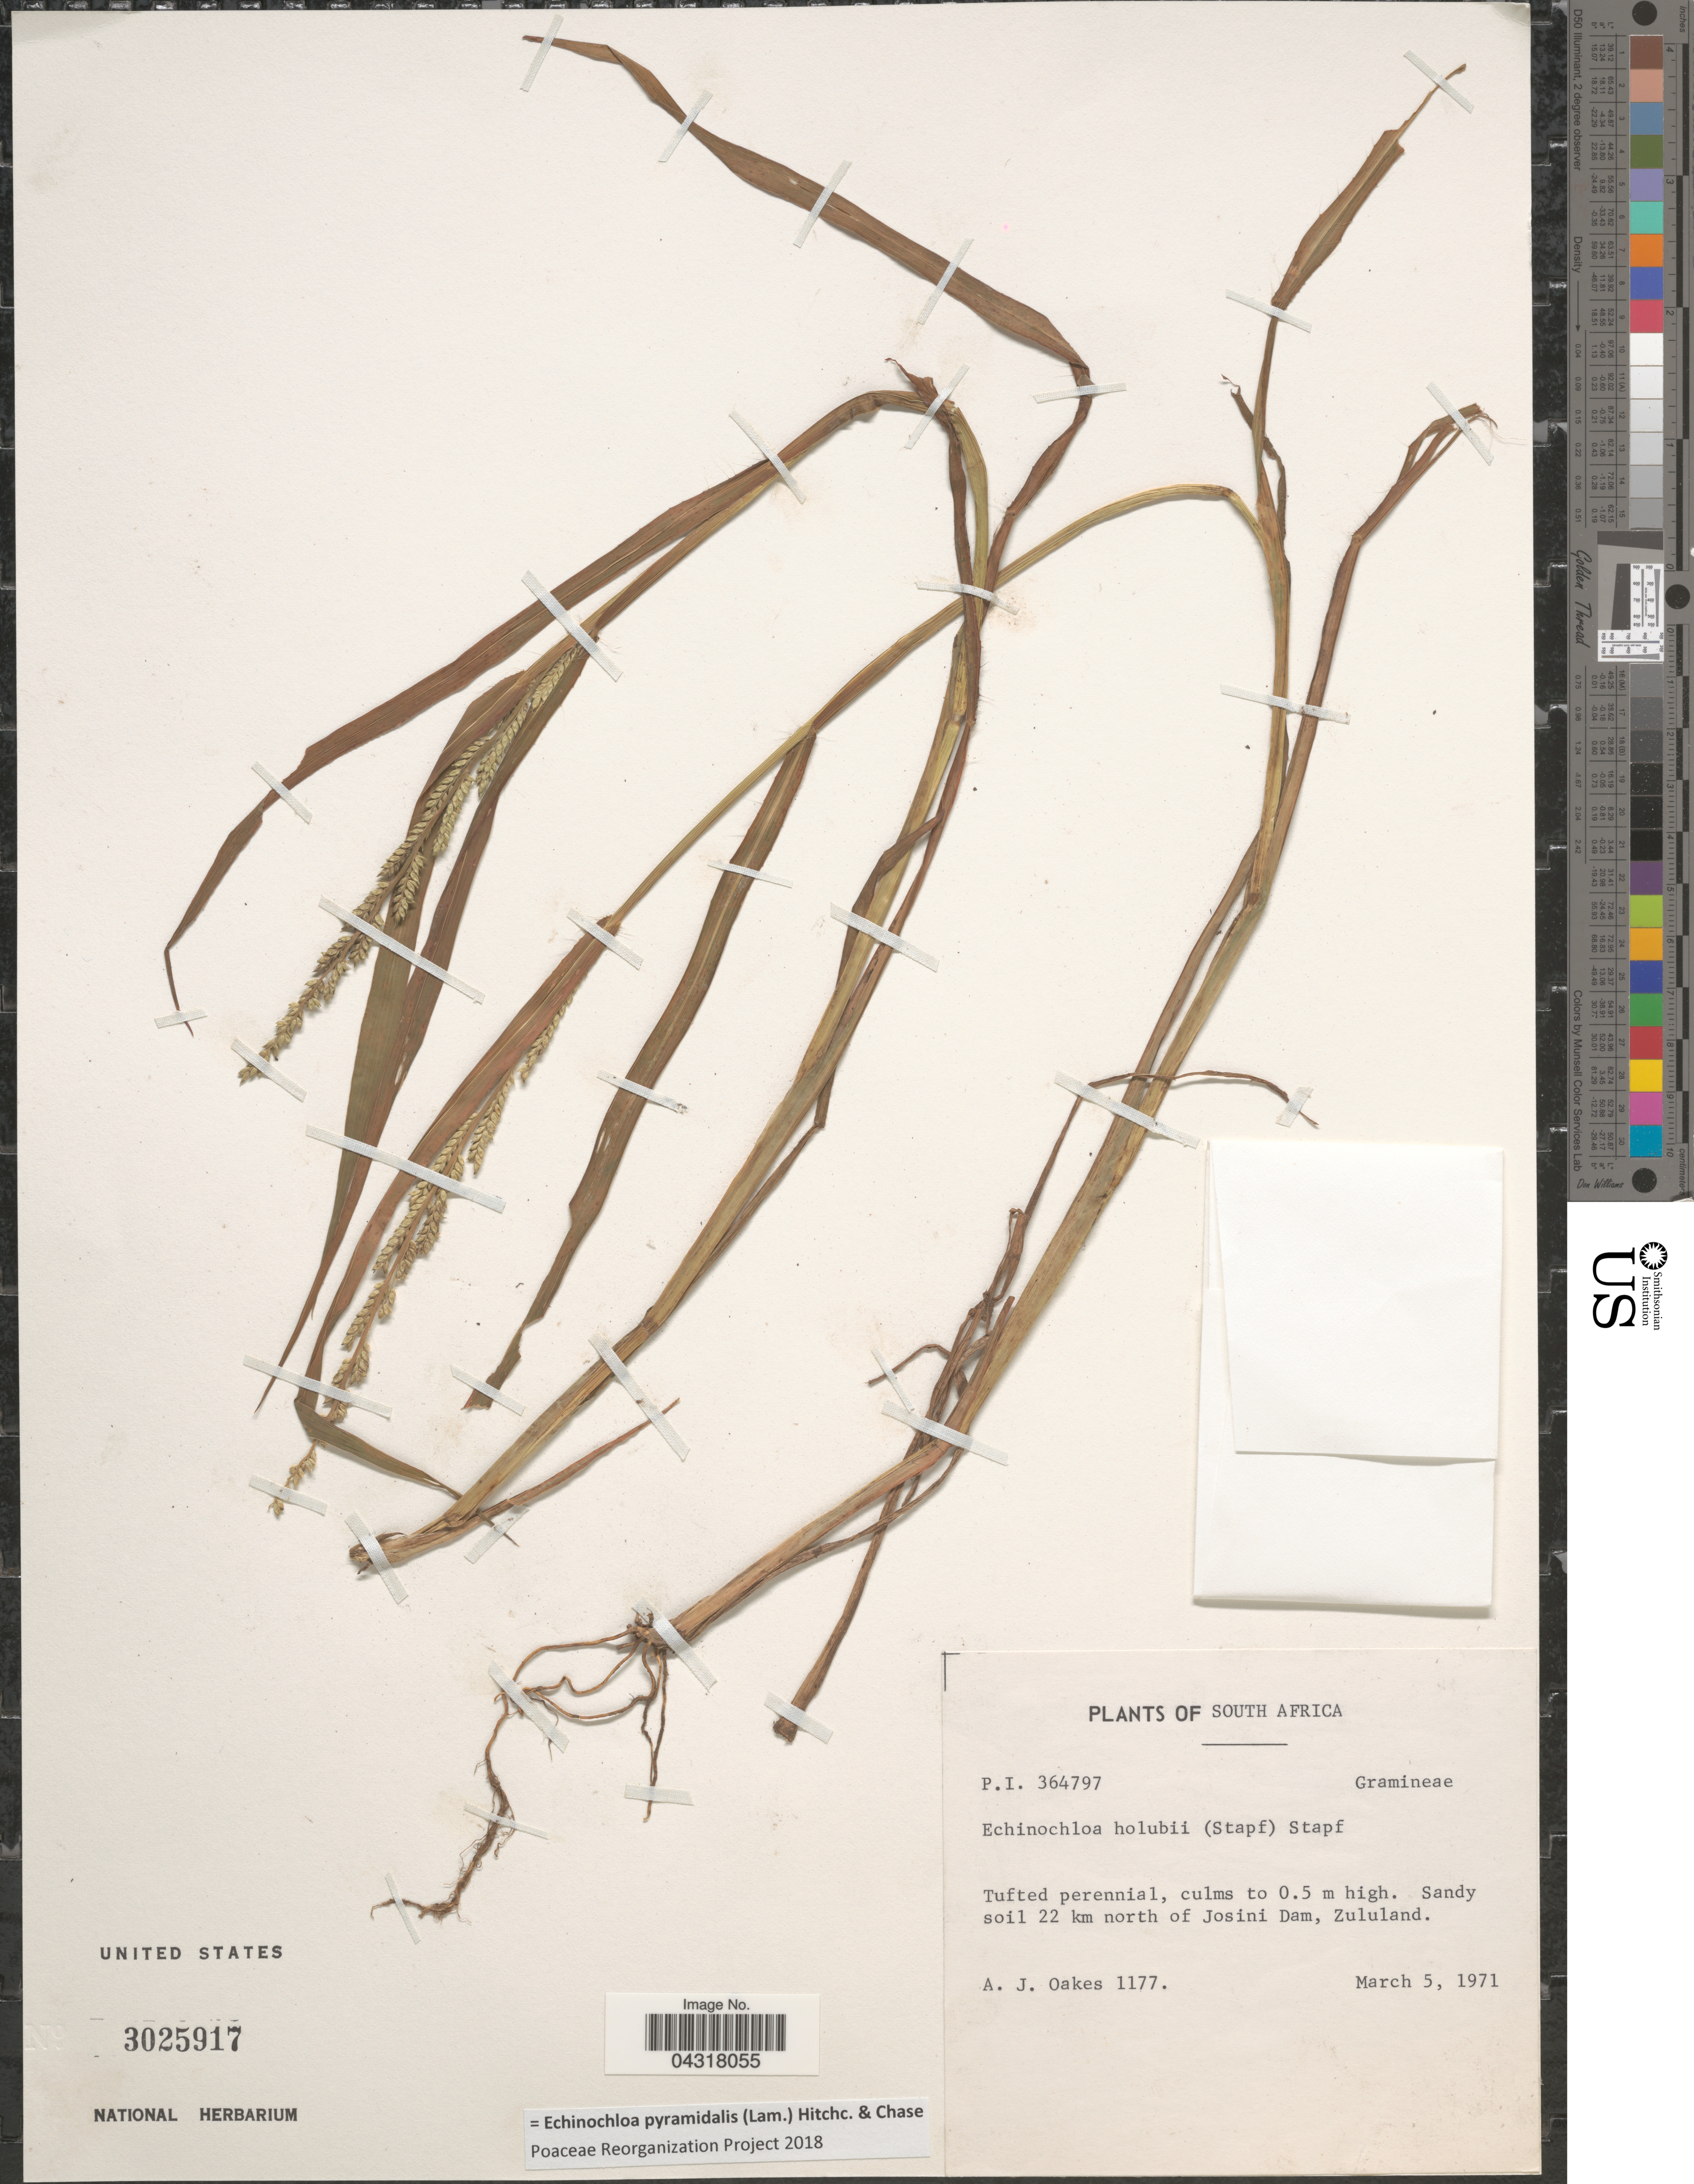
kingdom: Plantae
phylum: Tracheophyta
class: Liliopsida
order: Poales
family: Poaceae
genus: Echinochloa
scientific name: Echinochloa pyramidalis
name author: (Lam.) Hitchc. & Chase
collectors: A. Oakes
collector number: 1177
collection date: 1971-03-05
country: South Africa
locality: Sandy soil 22 km north of Josini Dam, Zululand.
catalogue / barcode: US 3025917